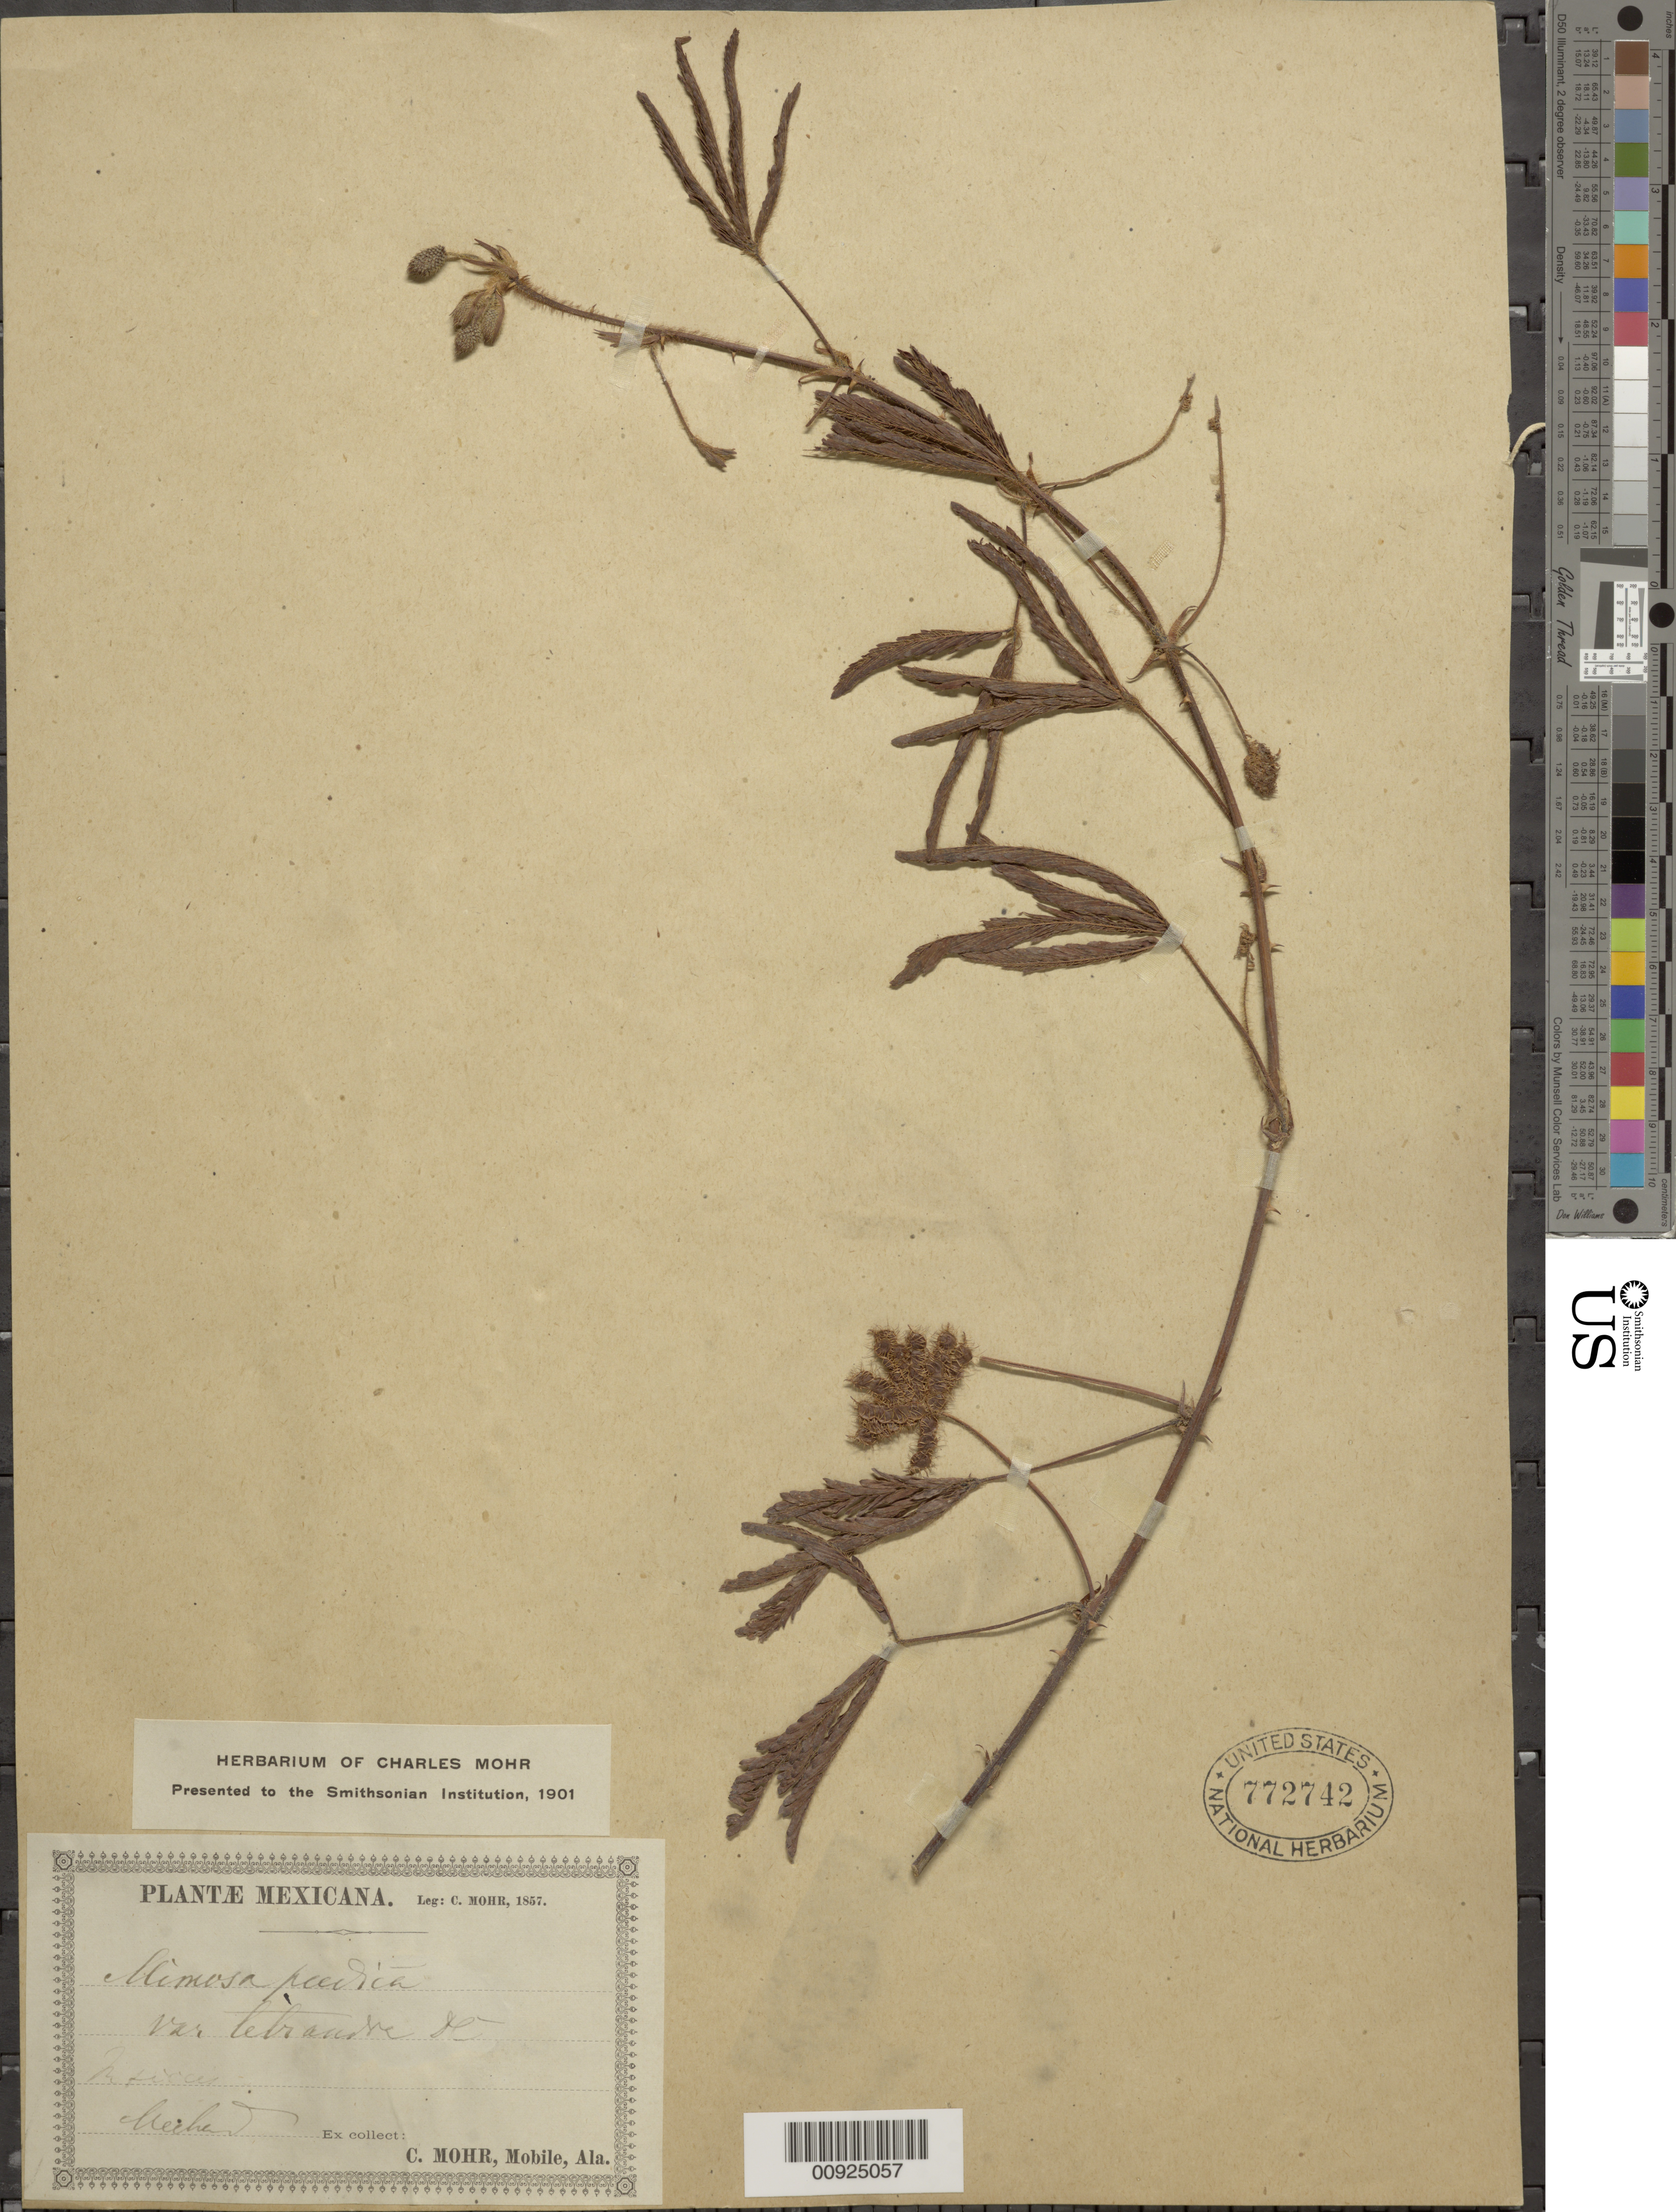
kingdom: Plantae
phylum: Tracheophyta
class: Magnoliopsida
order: Fabales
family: Fabaceae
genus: Mimosa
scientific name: Mimosa pudica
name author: L.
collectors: C. T. Mohr & Michard, --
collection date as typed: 1857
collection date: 1857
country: Mexico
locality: Mexico.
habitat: In siccis.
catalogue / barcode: US 772742